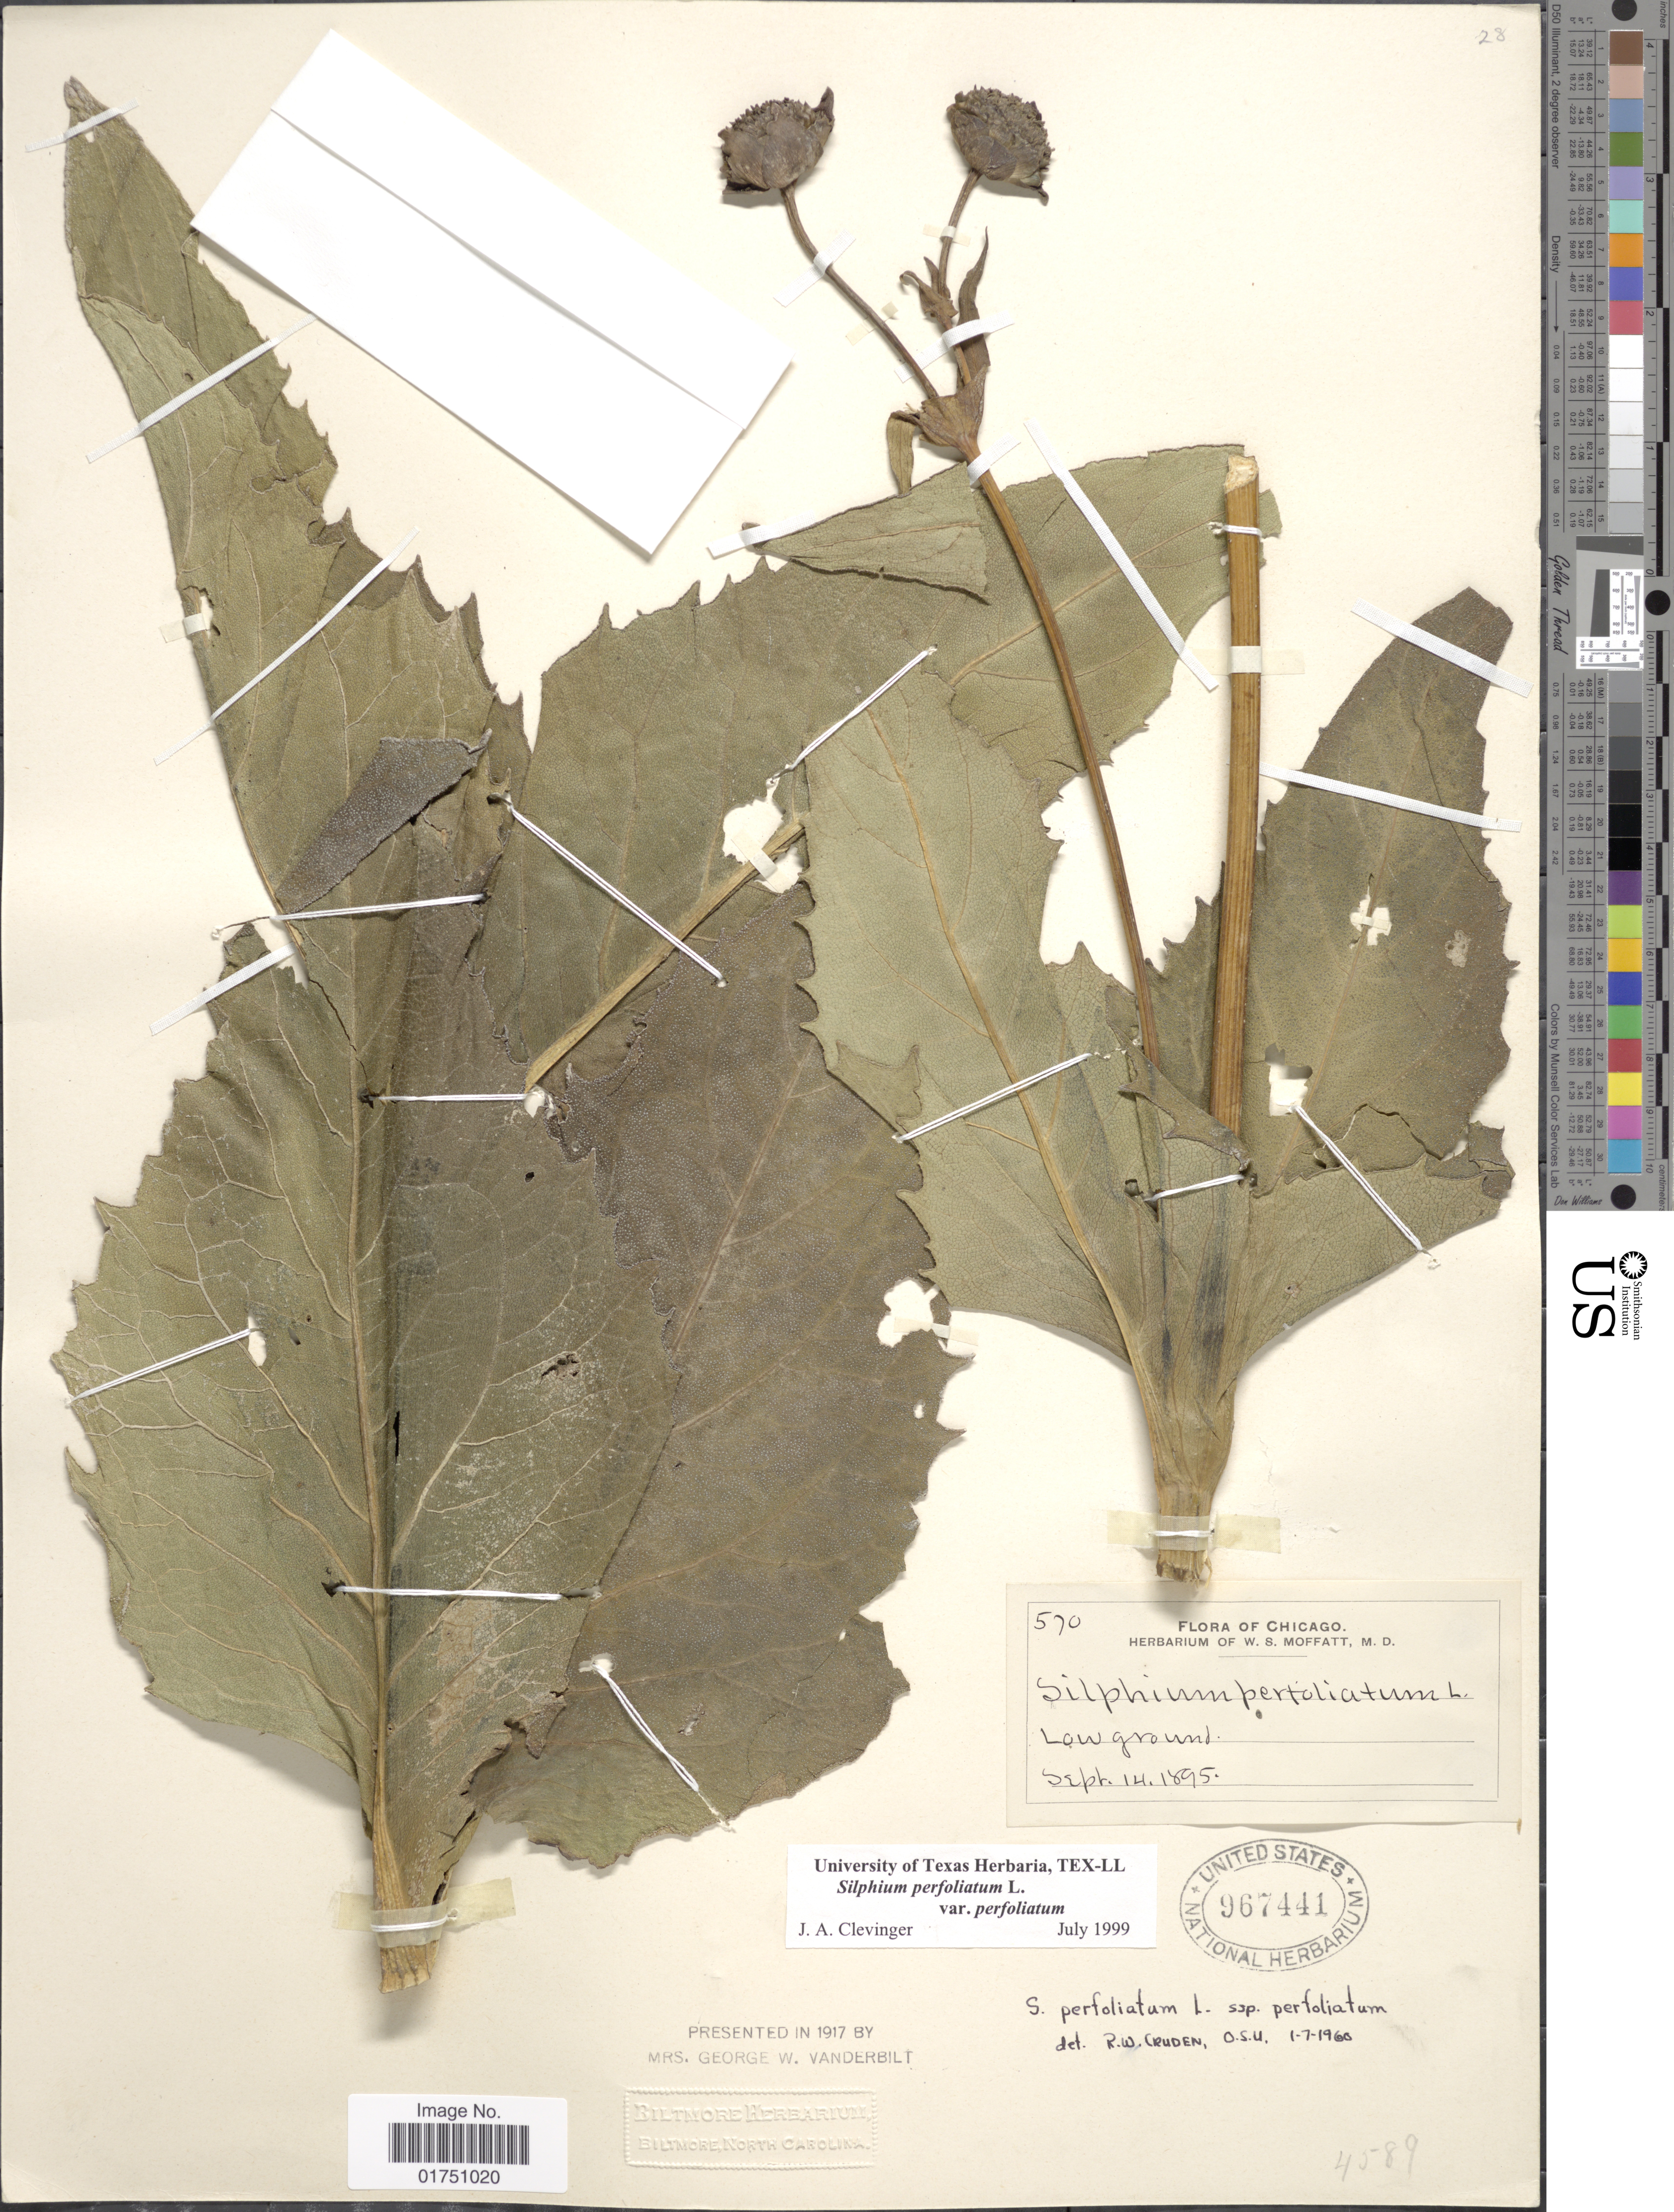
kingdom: Plantae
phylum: Tracheophyta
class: Magnoliopsida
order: Asterales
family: Asteraceae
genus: Silphium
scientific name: Silphium perfoliatum var. perfoliatum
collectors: ex herb. W. S. Moffatt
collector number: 570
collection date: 1895-09-14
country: United States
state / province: Illinois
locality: Chicago.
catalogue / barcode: US 967441